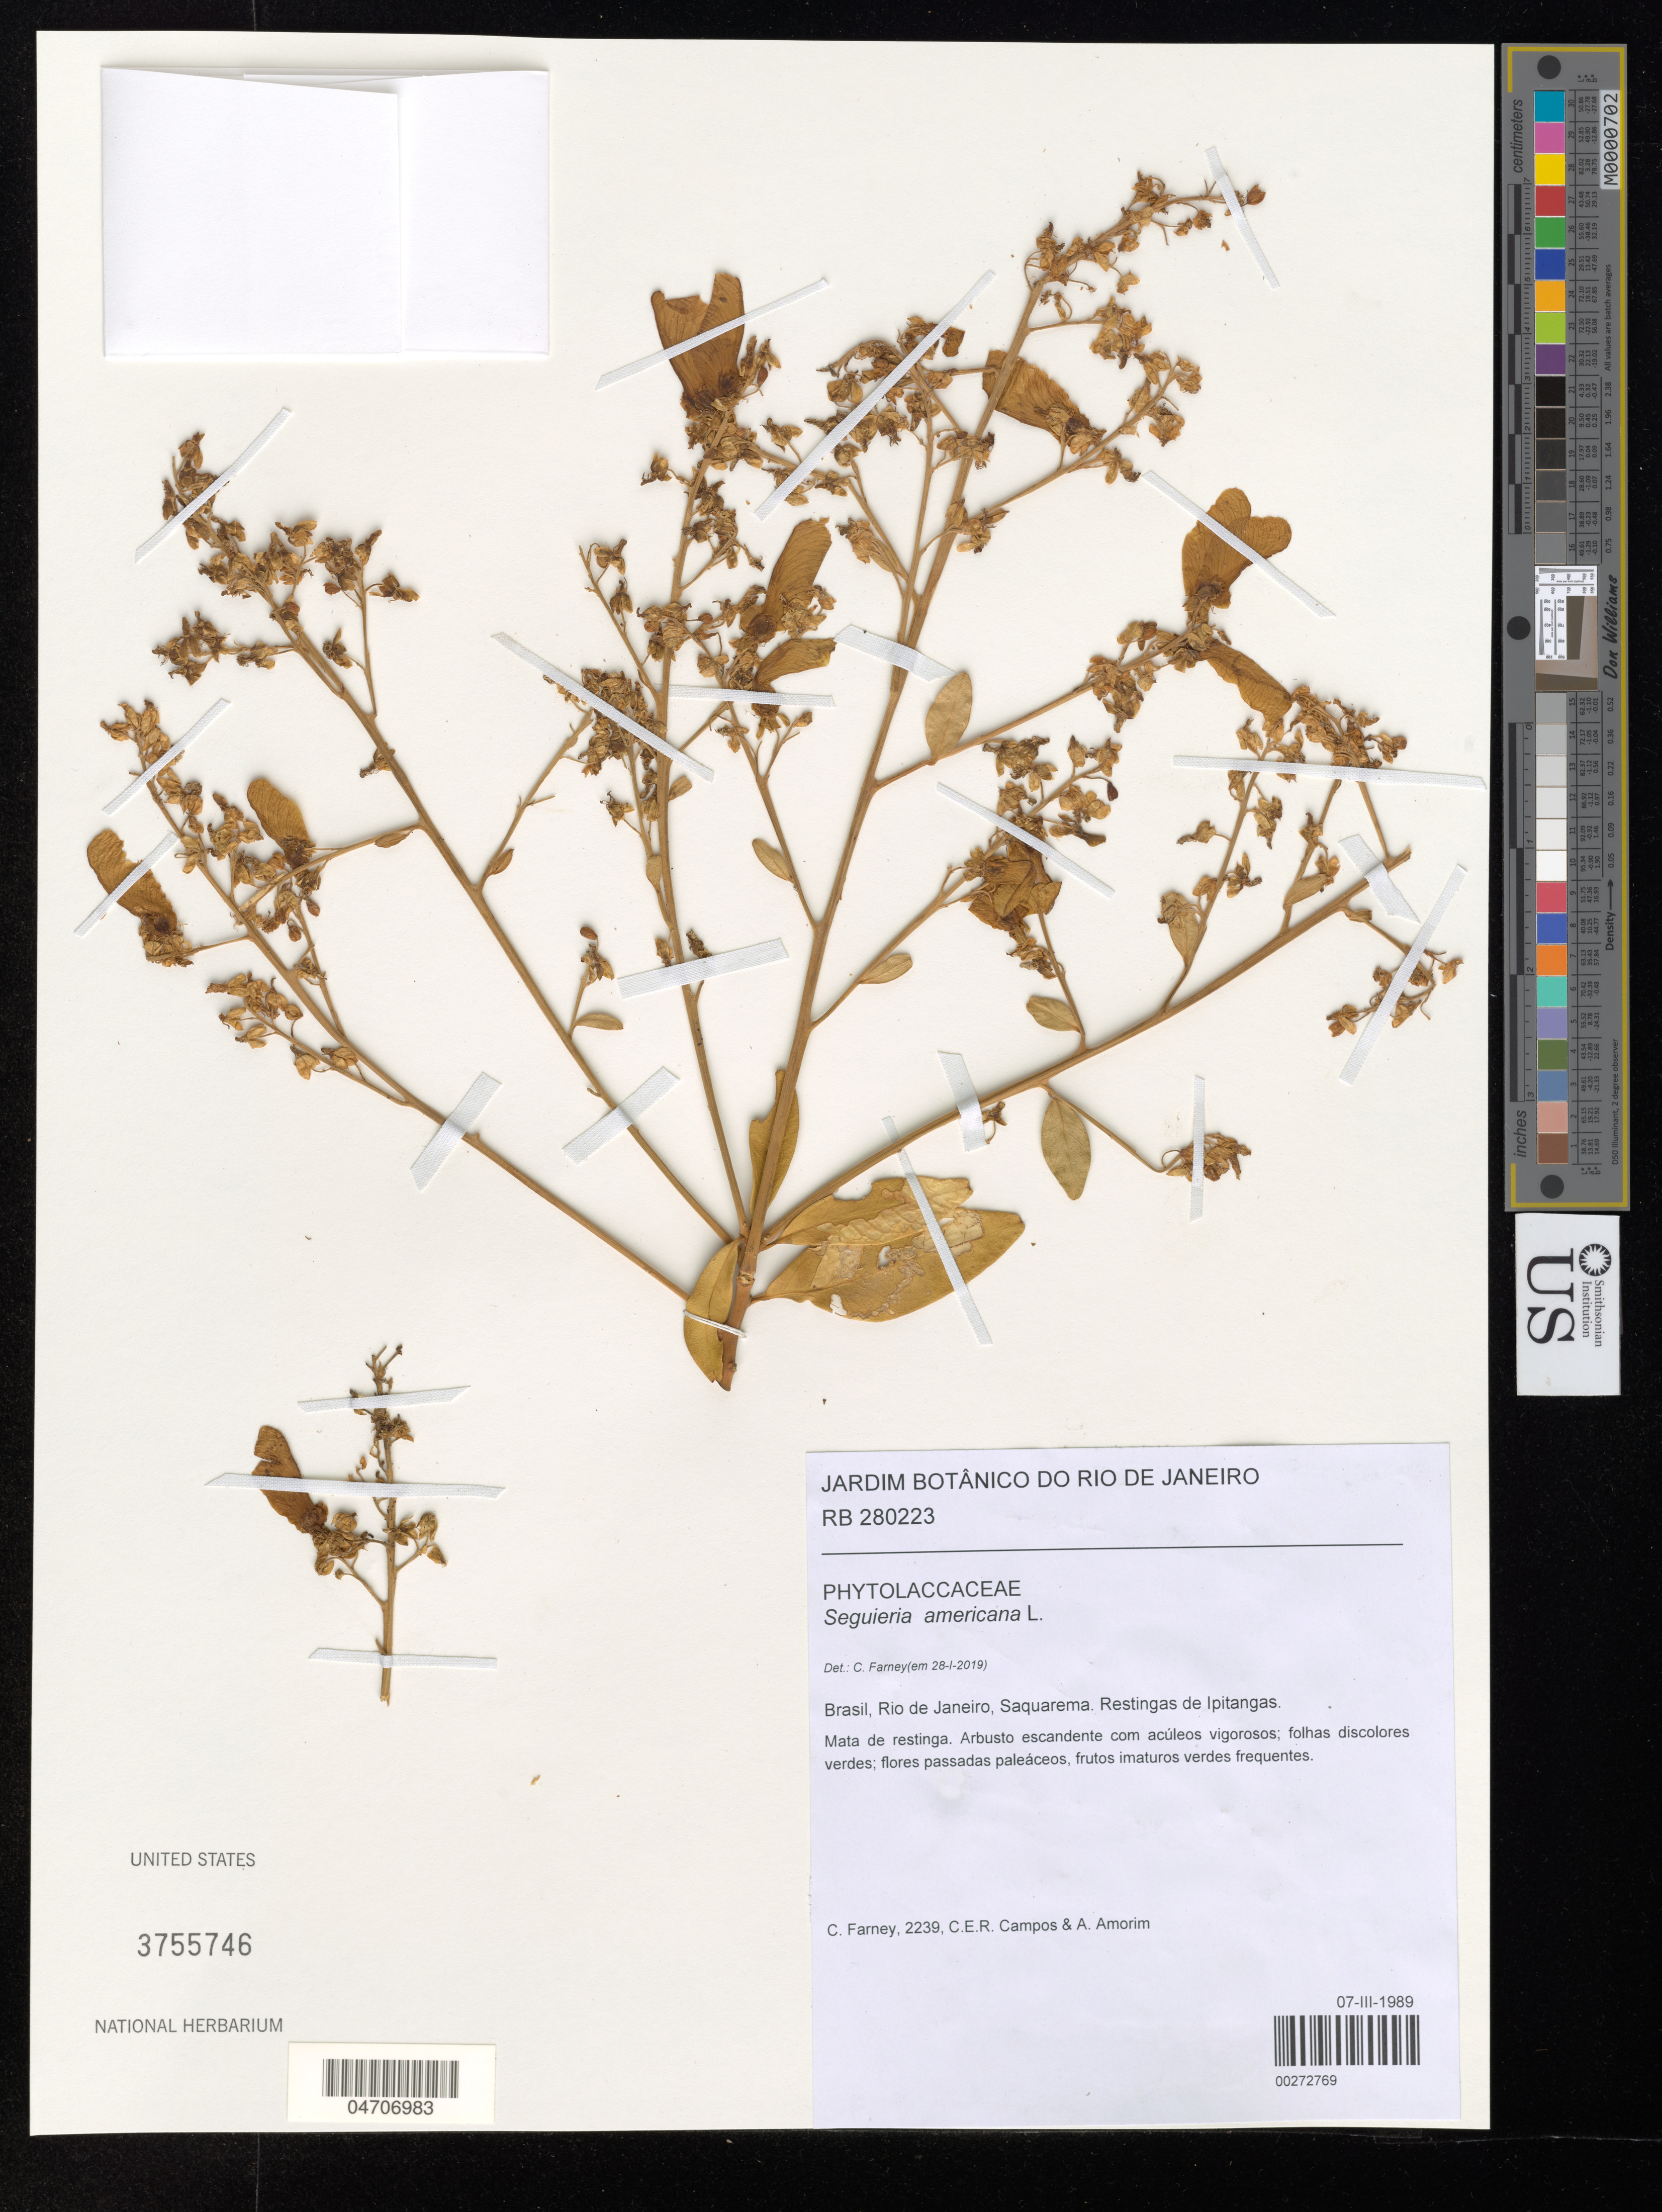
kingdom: Plantae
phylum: Tracheophyta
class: Magnoliopsida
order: Caryophyllales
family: Phytolaccaceae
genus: Seguieria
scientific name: Seguieria americana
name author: L.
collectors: C. Farney, C. Campos & A. Amorim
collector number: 2239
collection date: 1989-03-07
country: Brazil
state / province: Rio de Janeiro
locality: Saquarema. Restingas de Ipitangas.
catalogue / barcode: US 3755746